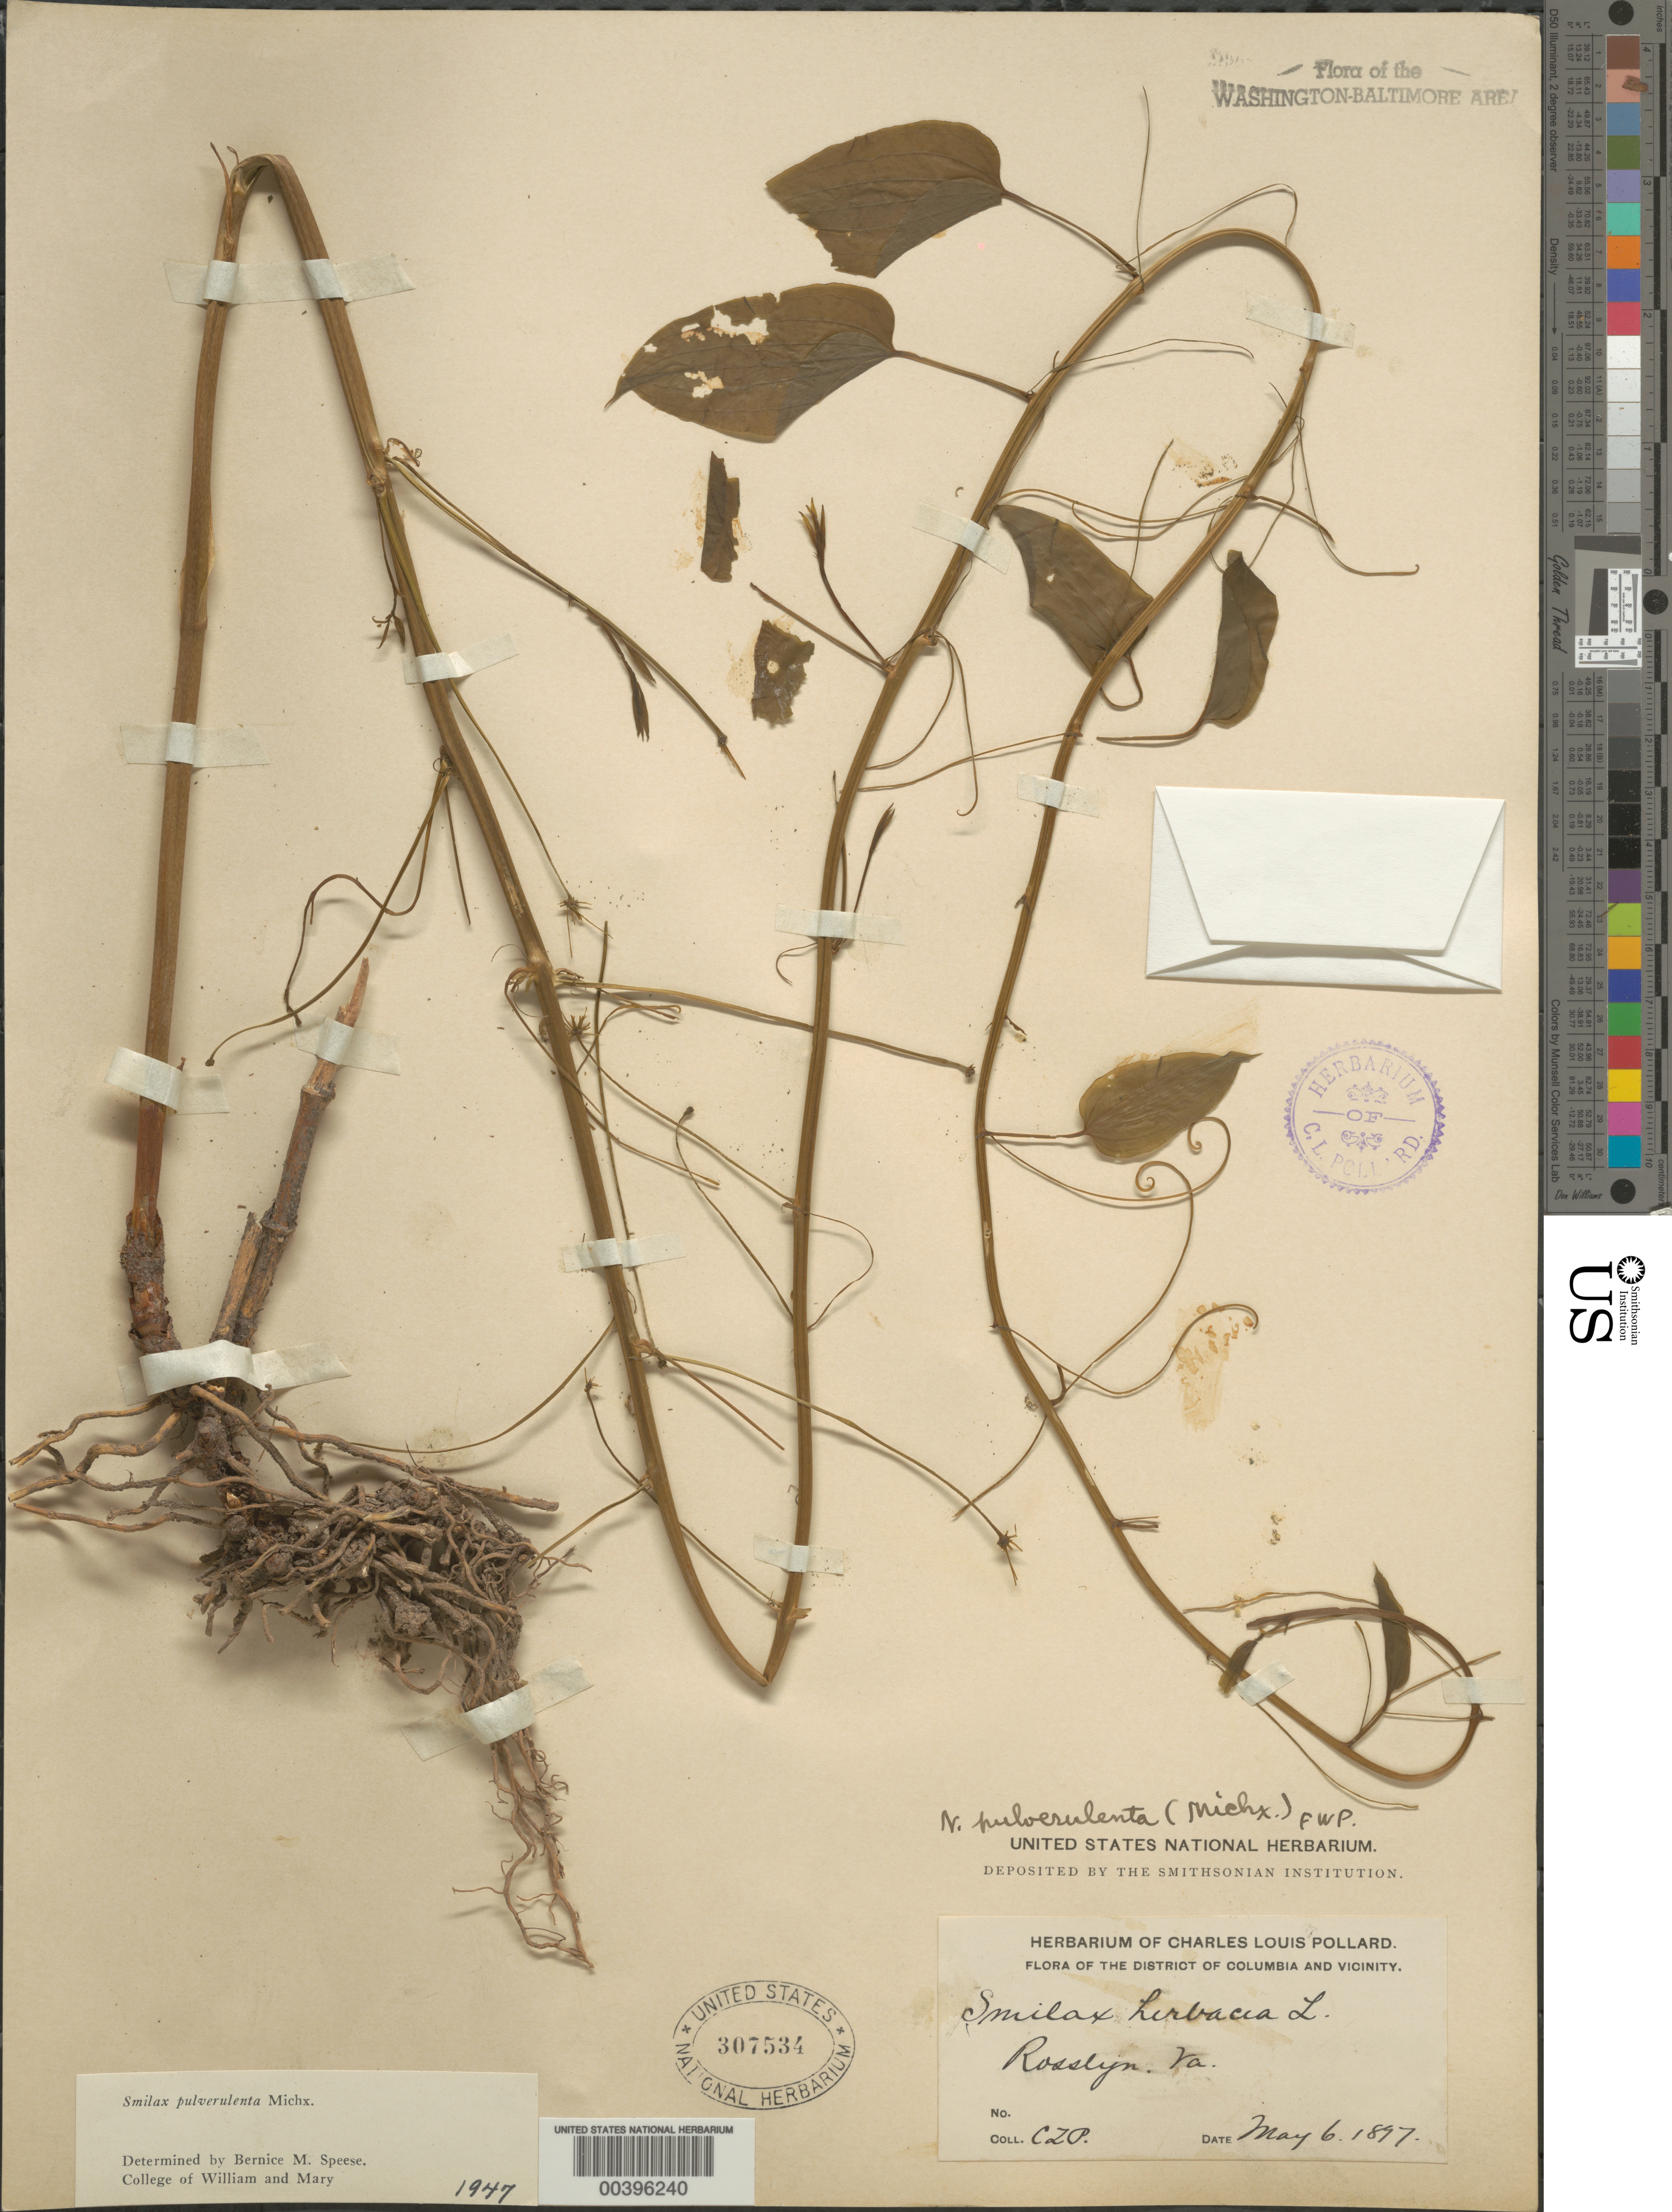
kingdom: Plantae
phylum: Tracheophyta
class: Liliopsida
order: Liliales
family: Smilacaceae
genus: Smilax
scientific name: Smilax pulverulenta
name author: Michx.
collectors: C. L. Pollard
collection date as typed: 06 May 1897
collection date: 1897-05-06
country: United States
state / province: Virginia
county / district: Arlington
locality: Rosslyn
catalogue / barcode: US 307534